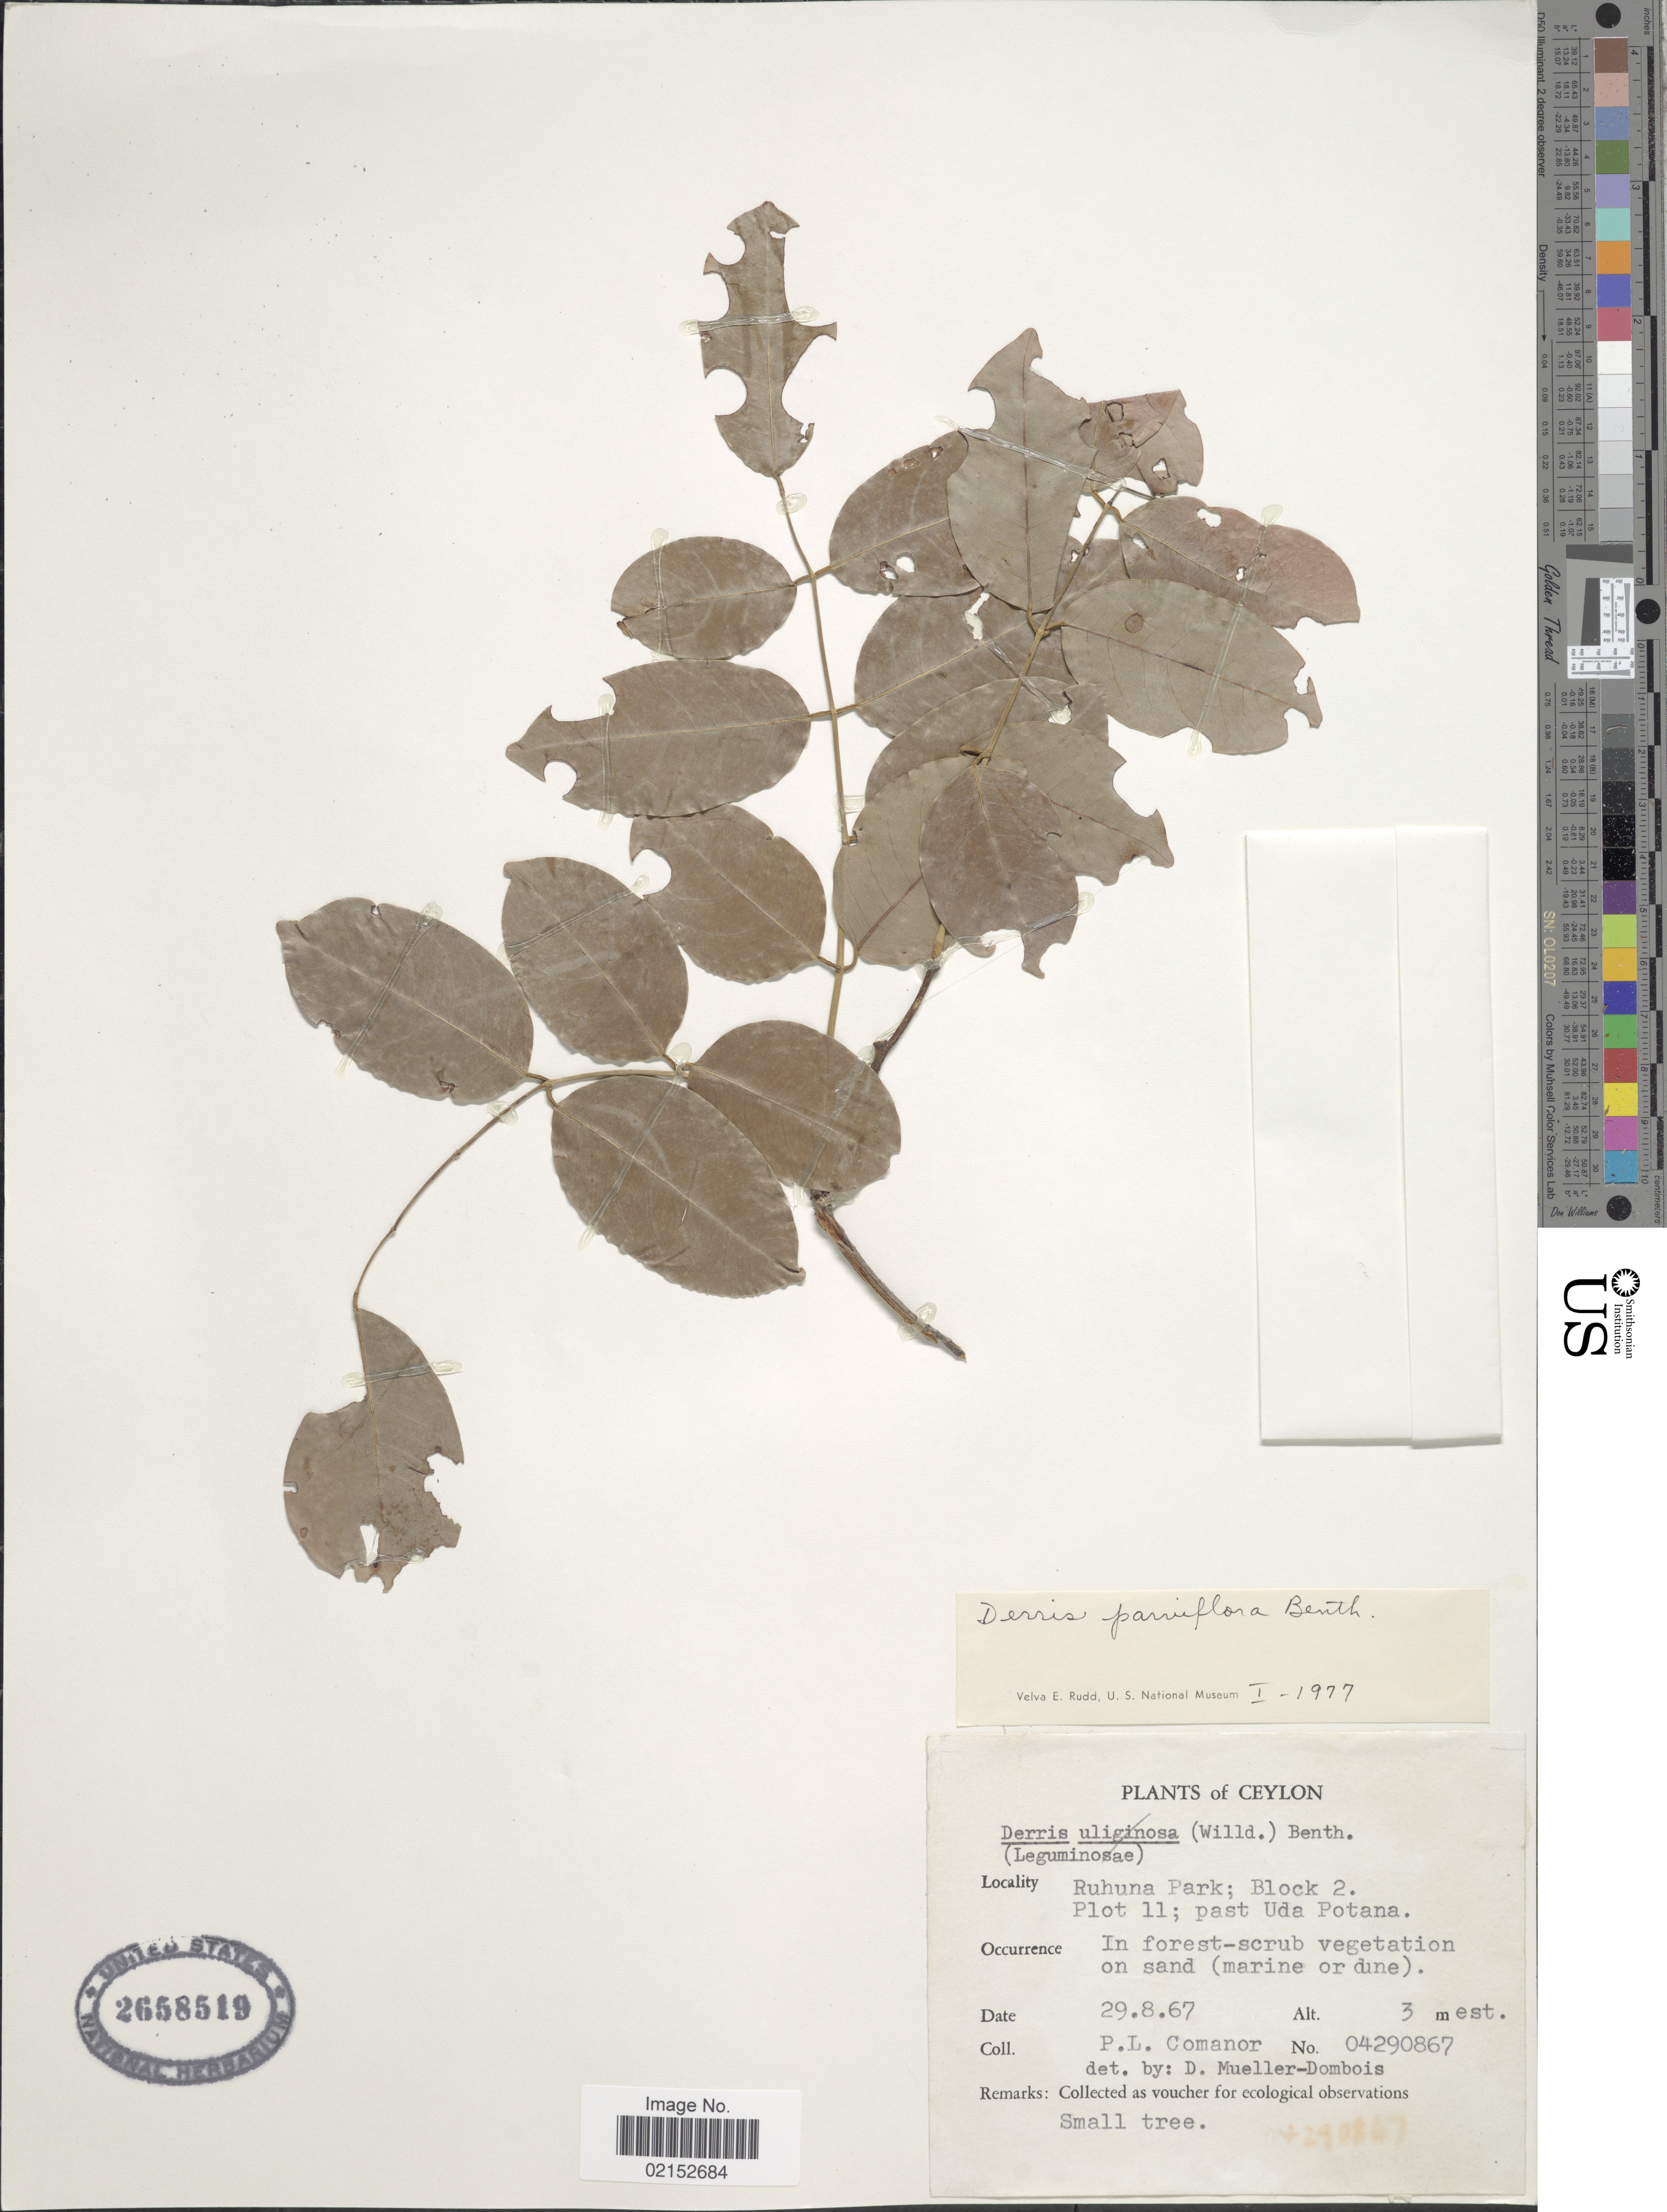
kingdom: Plantae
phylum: Tracheophyta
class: Magnoliopsida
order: Fabales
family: Fabaceae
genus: Derris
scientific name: Derris parviflora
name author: Benth.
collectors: P. Comanor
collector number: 04290867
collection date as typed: Transcribed d/m/y: 29/8/67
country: Sri Lanka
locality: Ceylon, Ruhuna Park, Block 2, Plot 11, past Uda Potana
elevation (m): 3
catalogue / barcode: US 2668519